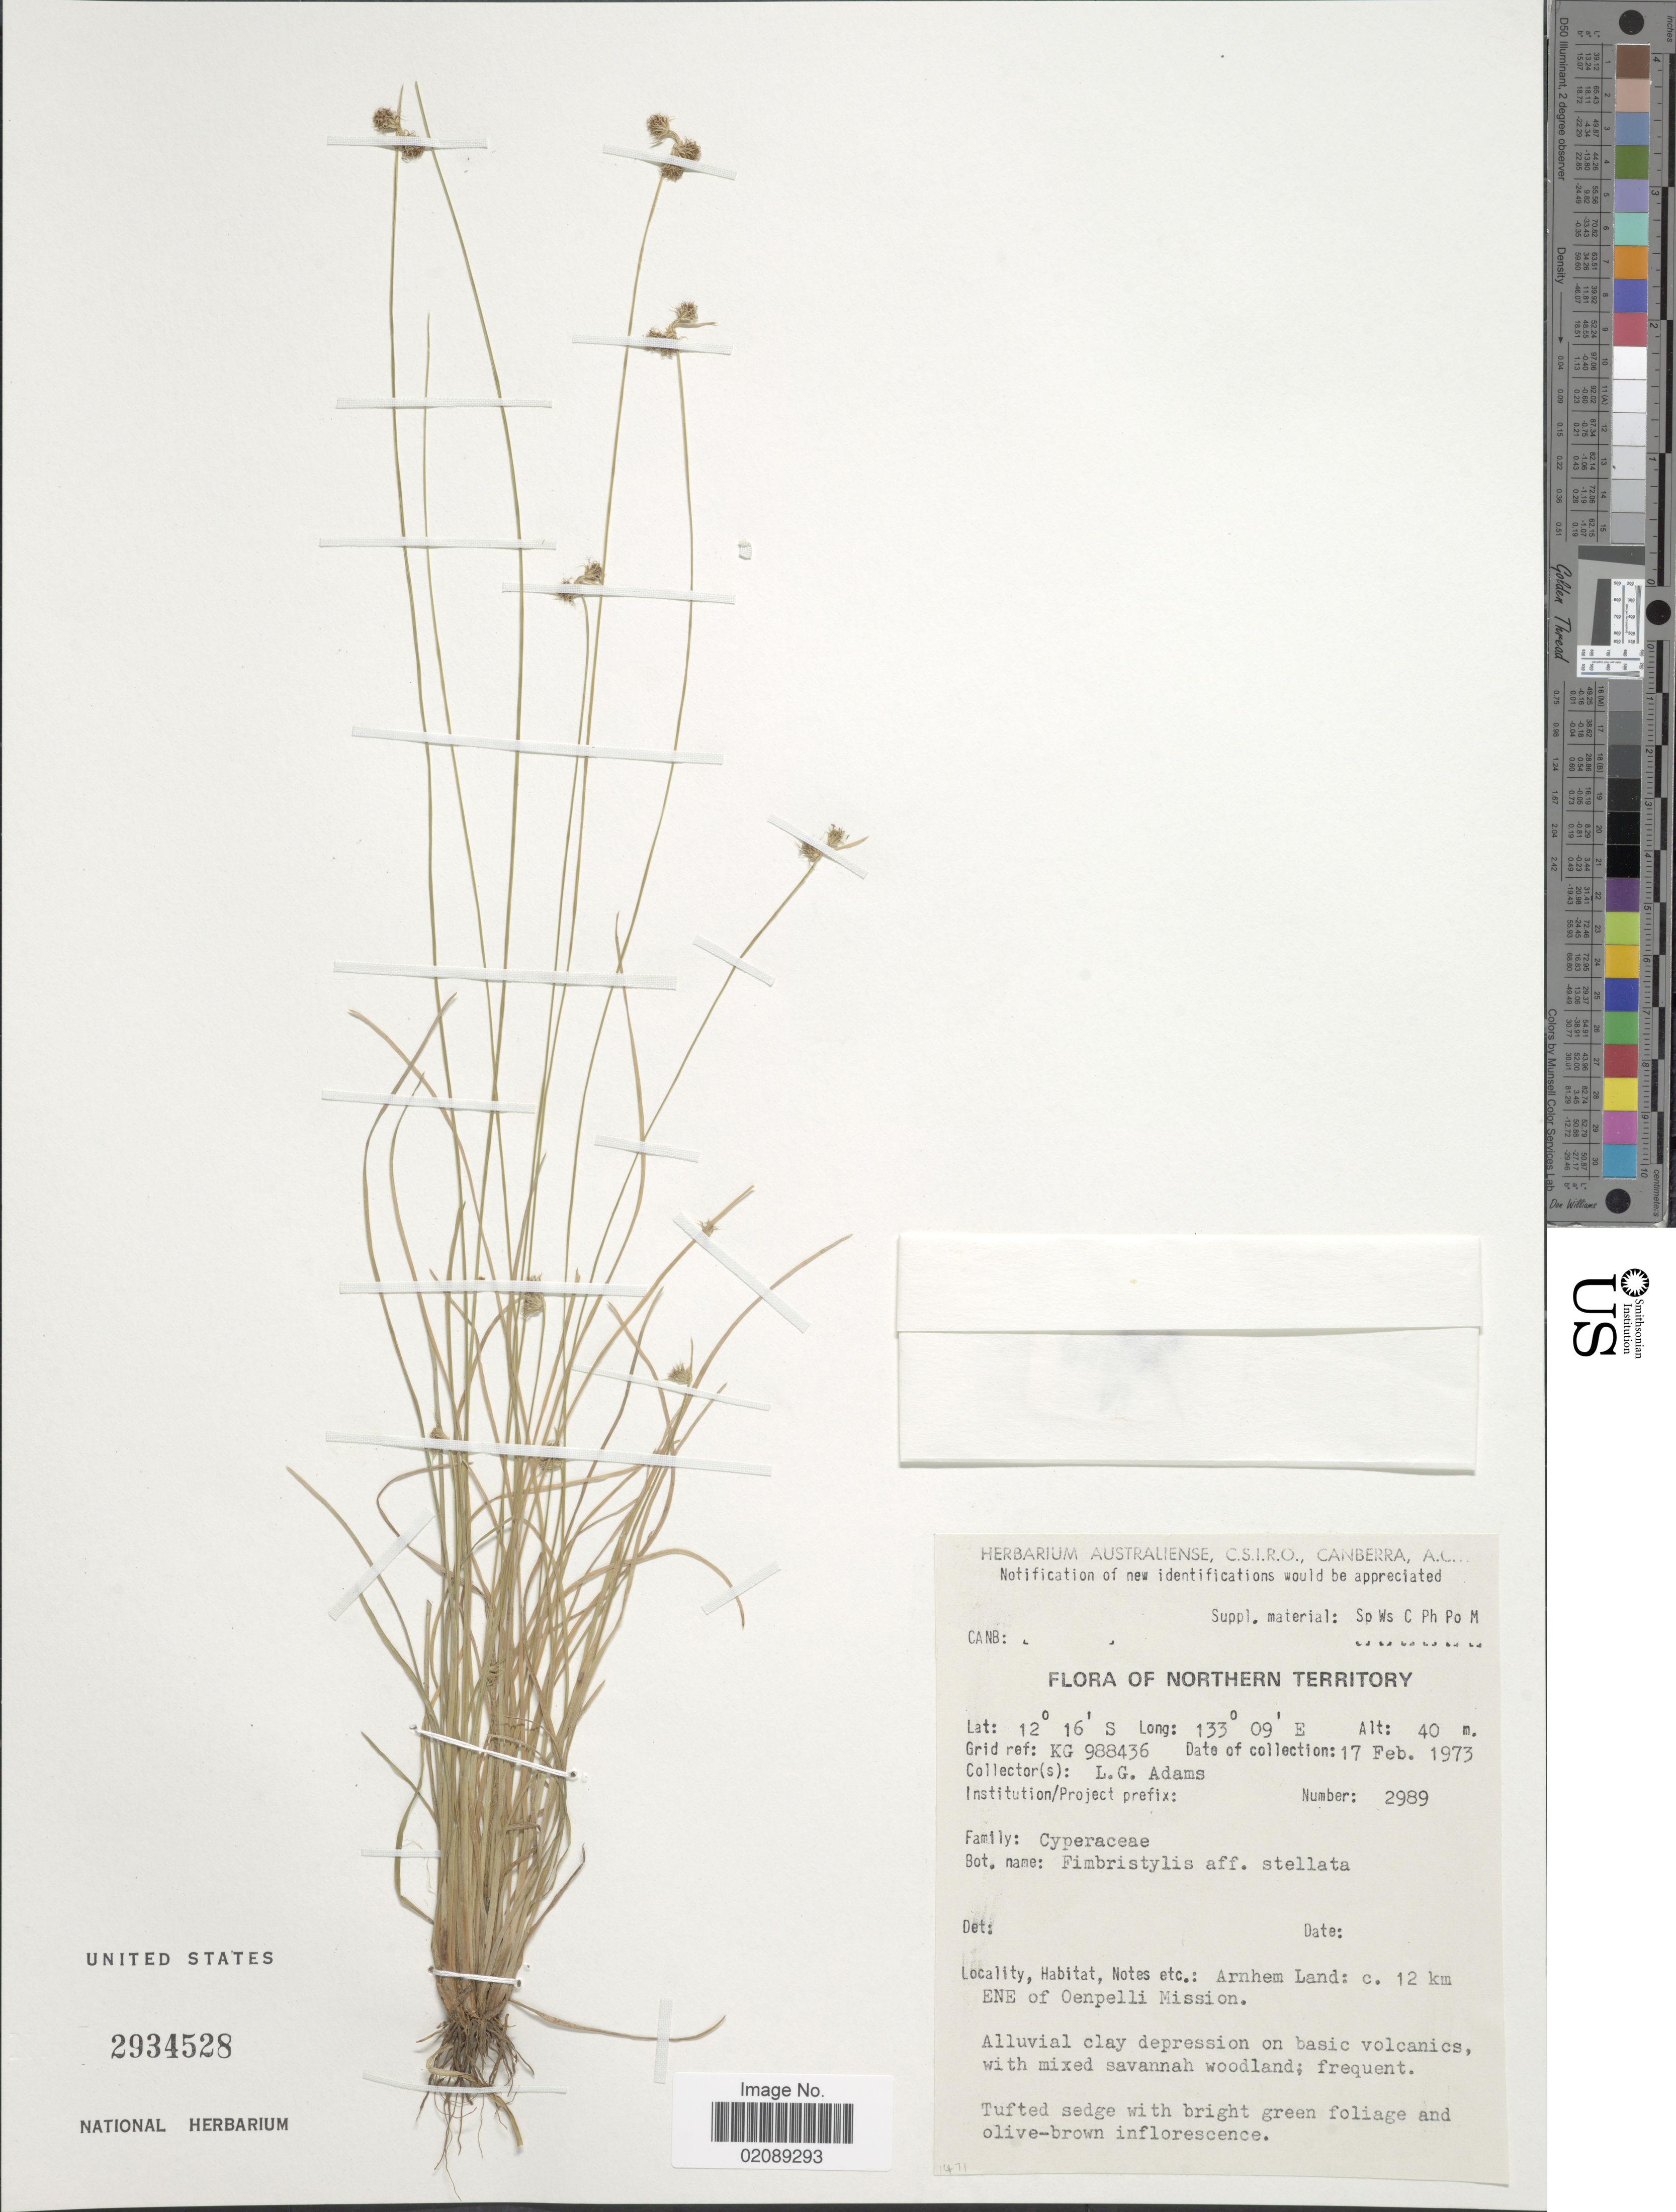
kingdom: Plantae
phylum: Tracheophyta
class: Liliopsida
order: Poales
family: Cyperaceae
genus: Fimbristylis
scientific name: Fimbristylis schultzii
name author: Boeckeler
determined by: Strong, Mark T., (BOT), Smithsonian Institution - National Museum of Natural History (UNITED STATES)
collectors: L. G. Adams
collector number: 2989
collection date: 1973-02-17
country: Australia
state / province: Northern Territory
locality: Arnhem Land: c. 12 km ENE of Oenpelli Mission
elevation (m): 40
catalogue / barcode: US 2934528